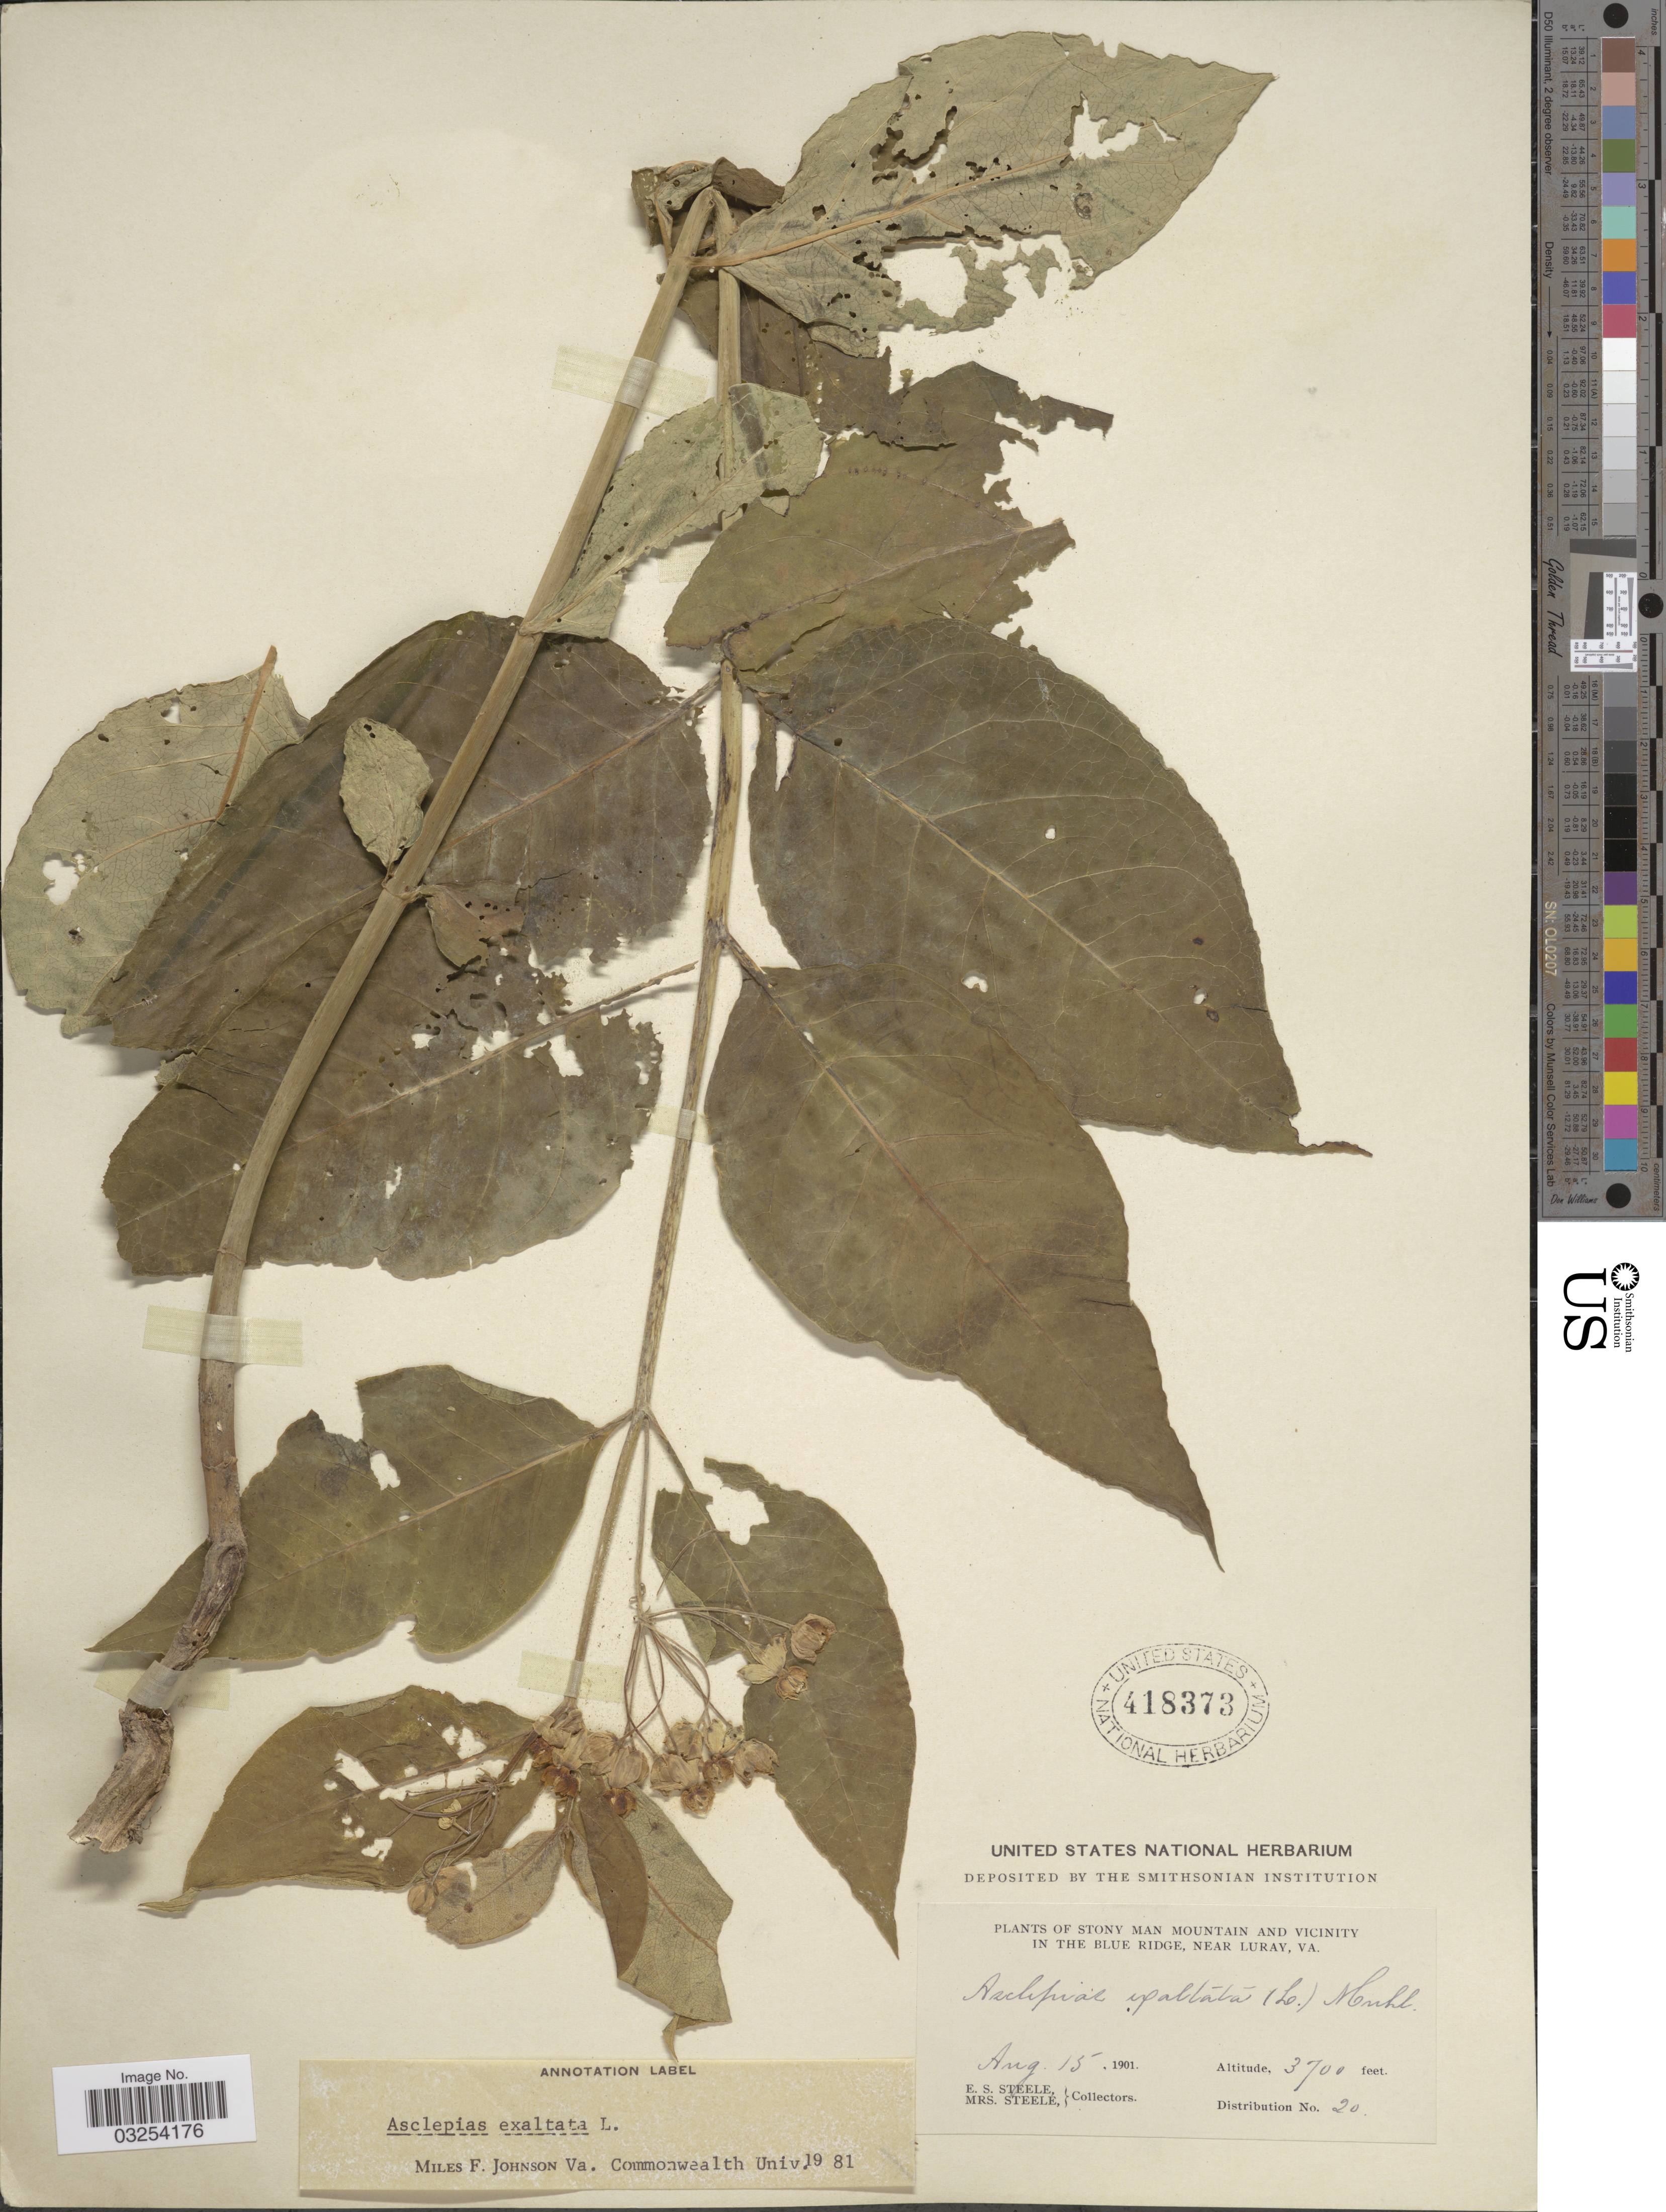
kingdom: Plantae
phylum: Tracheophyta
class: Magnoliopsida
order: Gentianales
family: Apocynaceae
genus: Asclepias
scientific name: Asclepias exaltata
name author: Muhl.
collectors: E. Steele & Mrs. E. S. Steele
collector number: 20?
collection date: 1901-08-15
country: United States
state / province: Virginia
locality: Stony Man Mountain and vicinity in the Blue Ridge, near Luray.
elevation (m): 1128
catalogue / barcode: US 418373